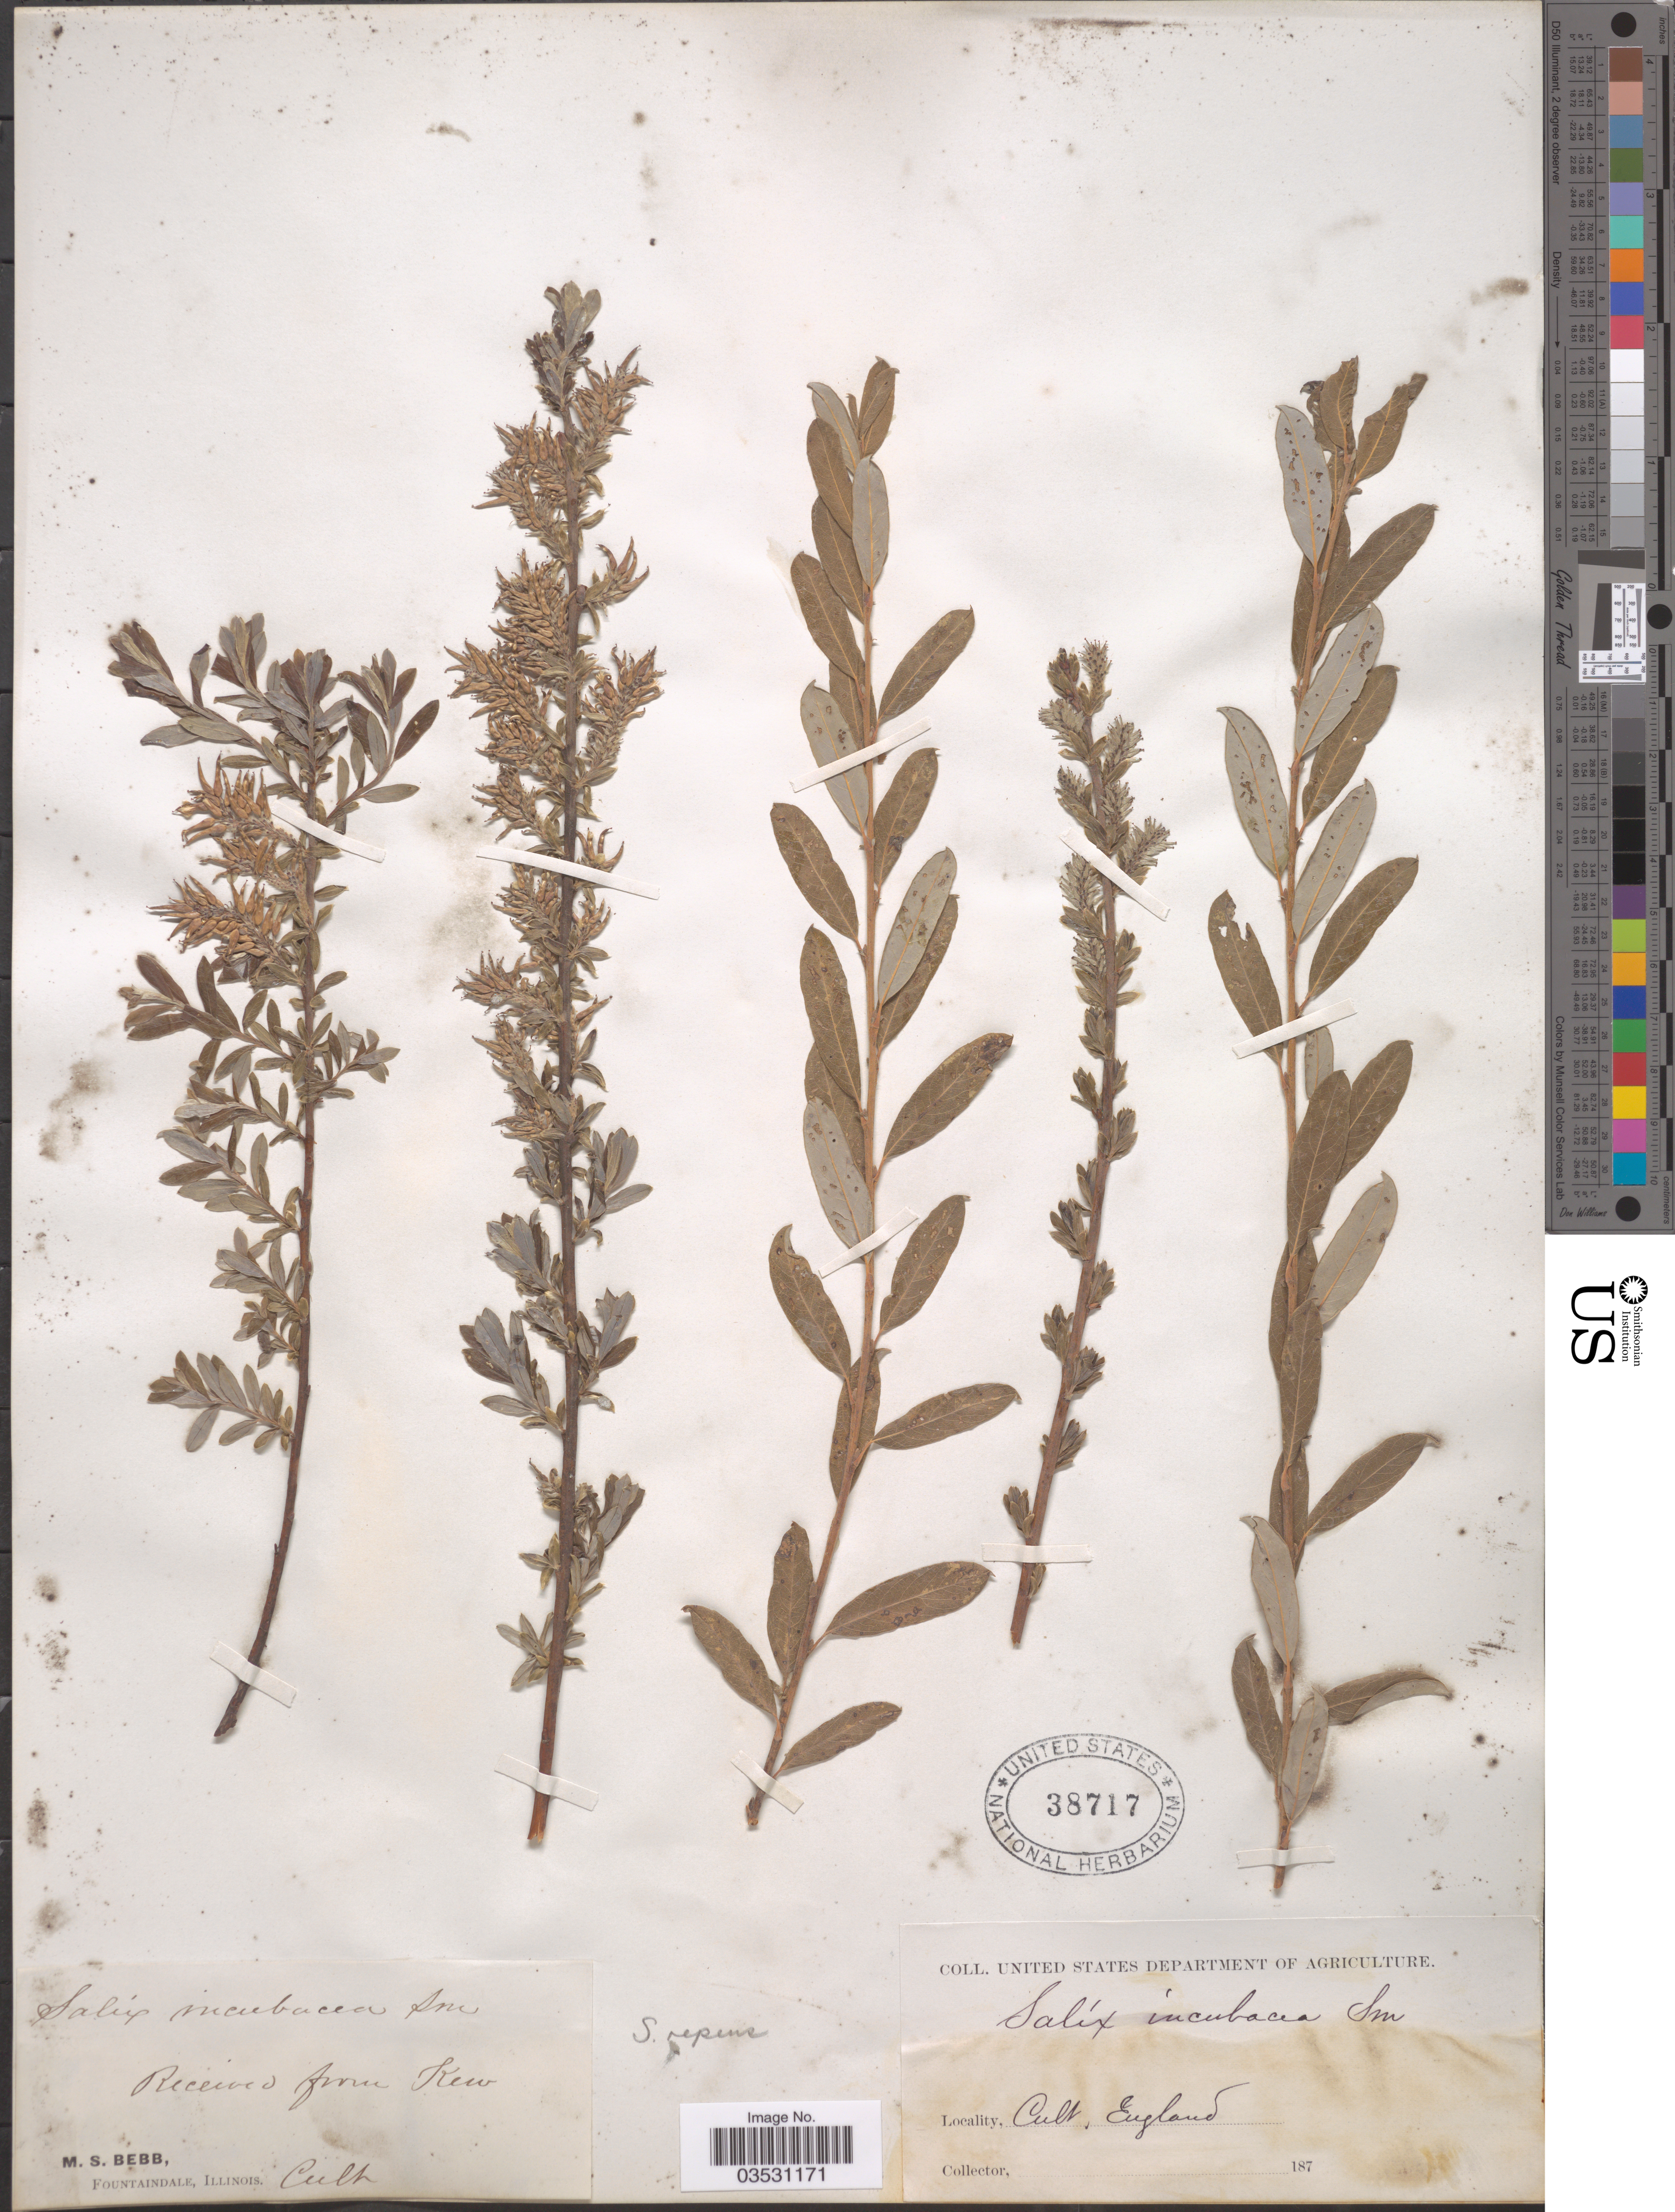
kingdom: Plantae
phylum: Tracheophyta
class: Magnoliopsida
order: Malpighiales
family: Salicaceae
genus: Salix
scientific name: Salix repens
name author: L.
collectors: M. Bebb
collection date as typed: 187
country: United Kingdom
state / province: England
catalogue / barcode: US 38717